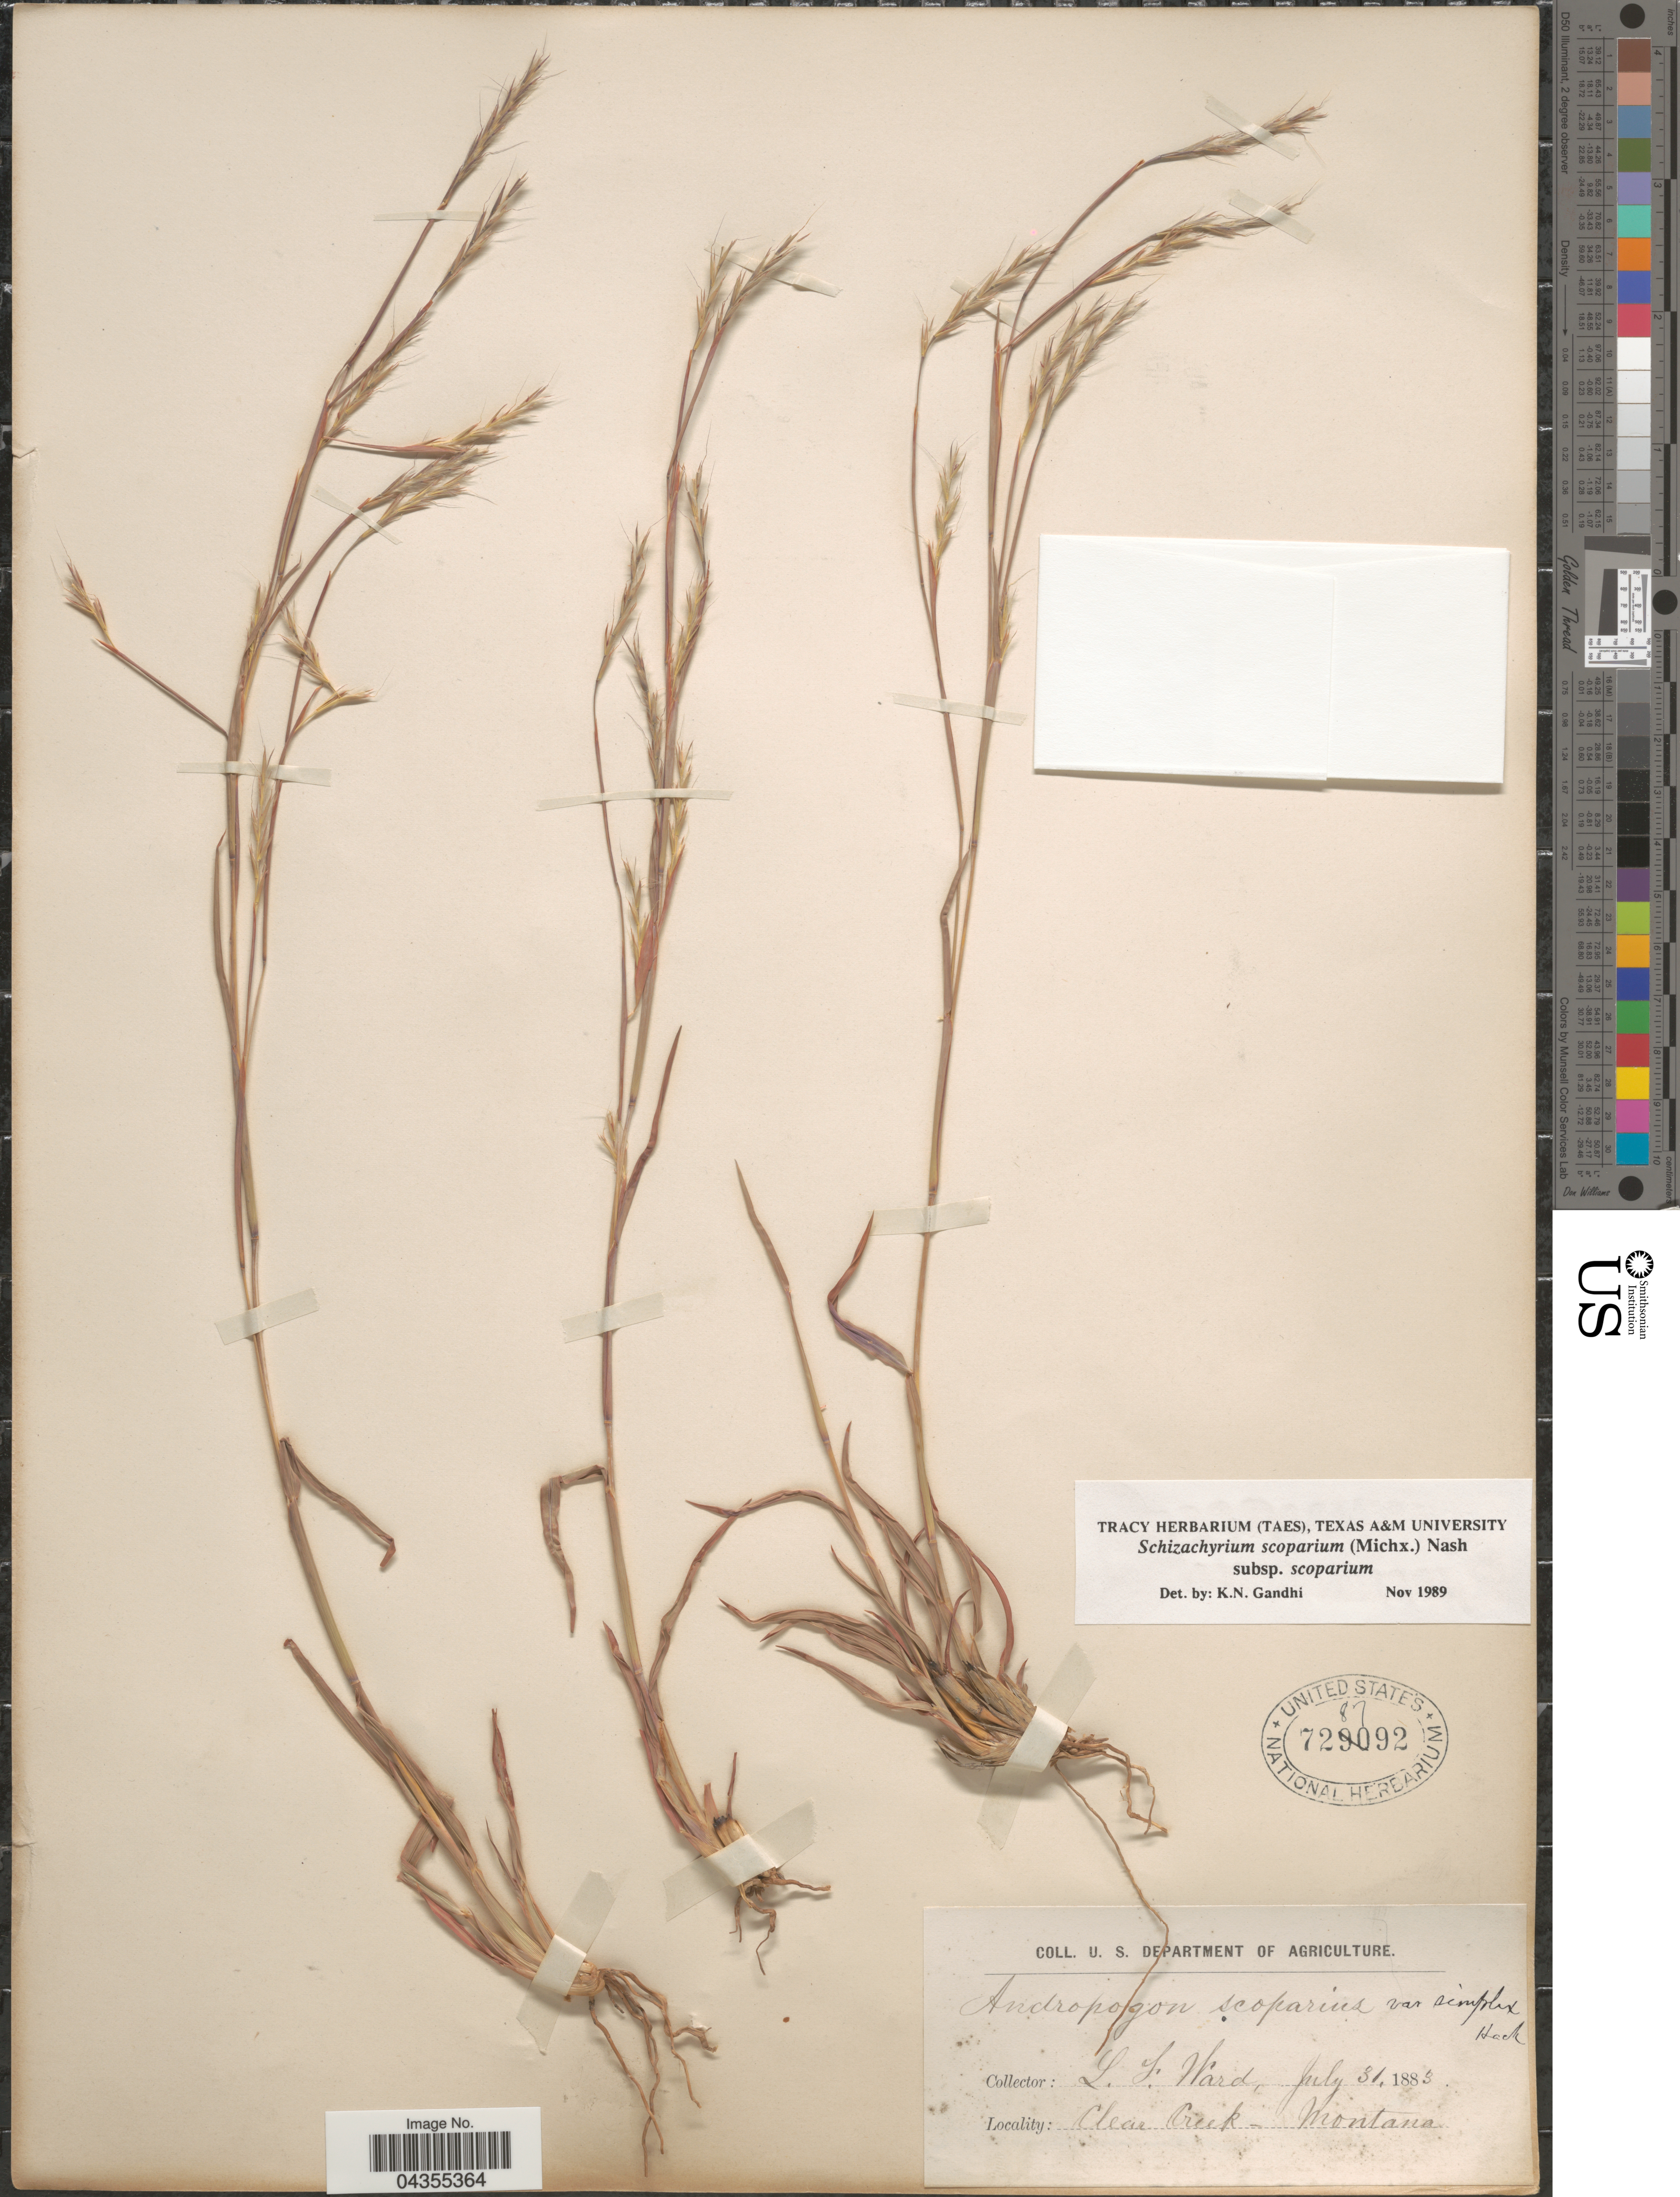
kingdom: Plantae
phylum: Tracheophyta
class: Liliopsida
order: Poales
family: Poaceae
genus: Schizachyrium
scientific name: Schizachyrium scoparium var. scoparium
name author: (Michx.) Nash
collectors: L. Ward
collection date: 1883-07-31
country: United States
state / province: Montana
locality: Clear Creek.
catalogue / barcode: US 728792